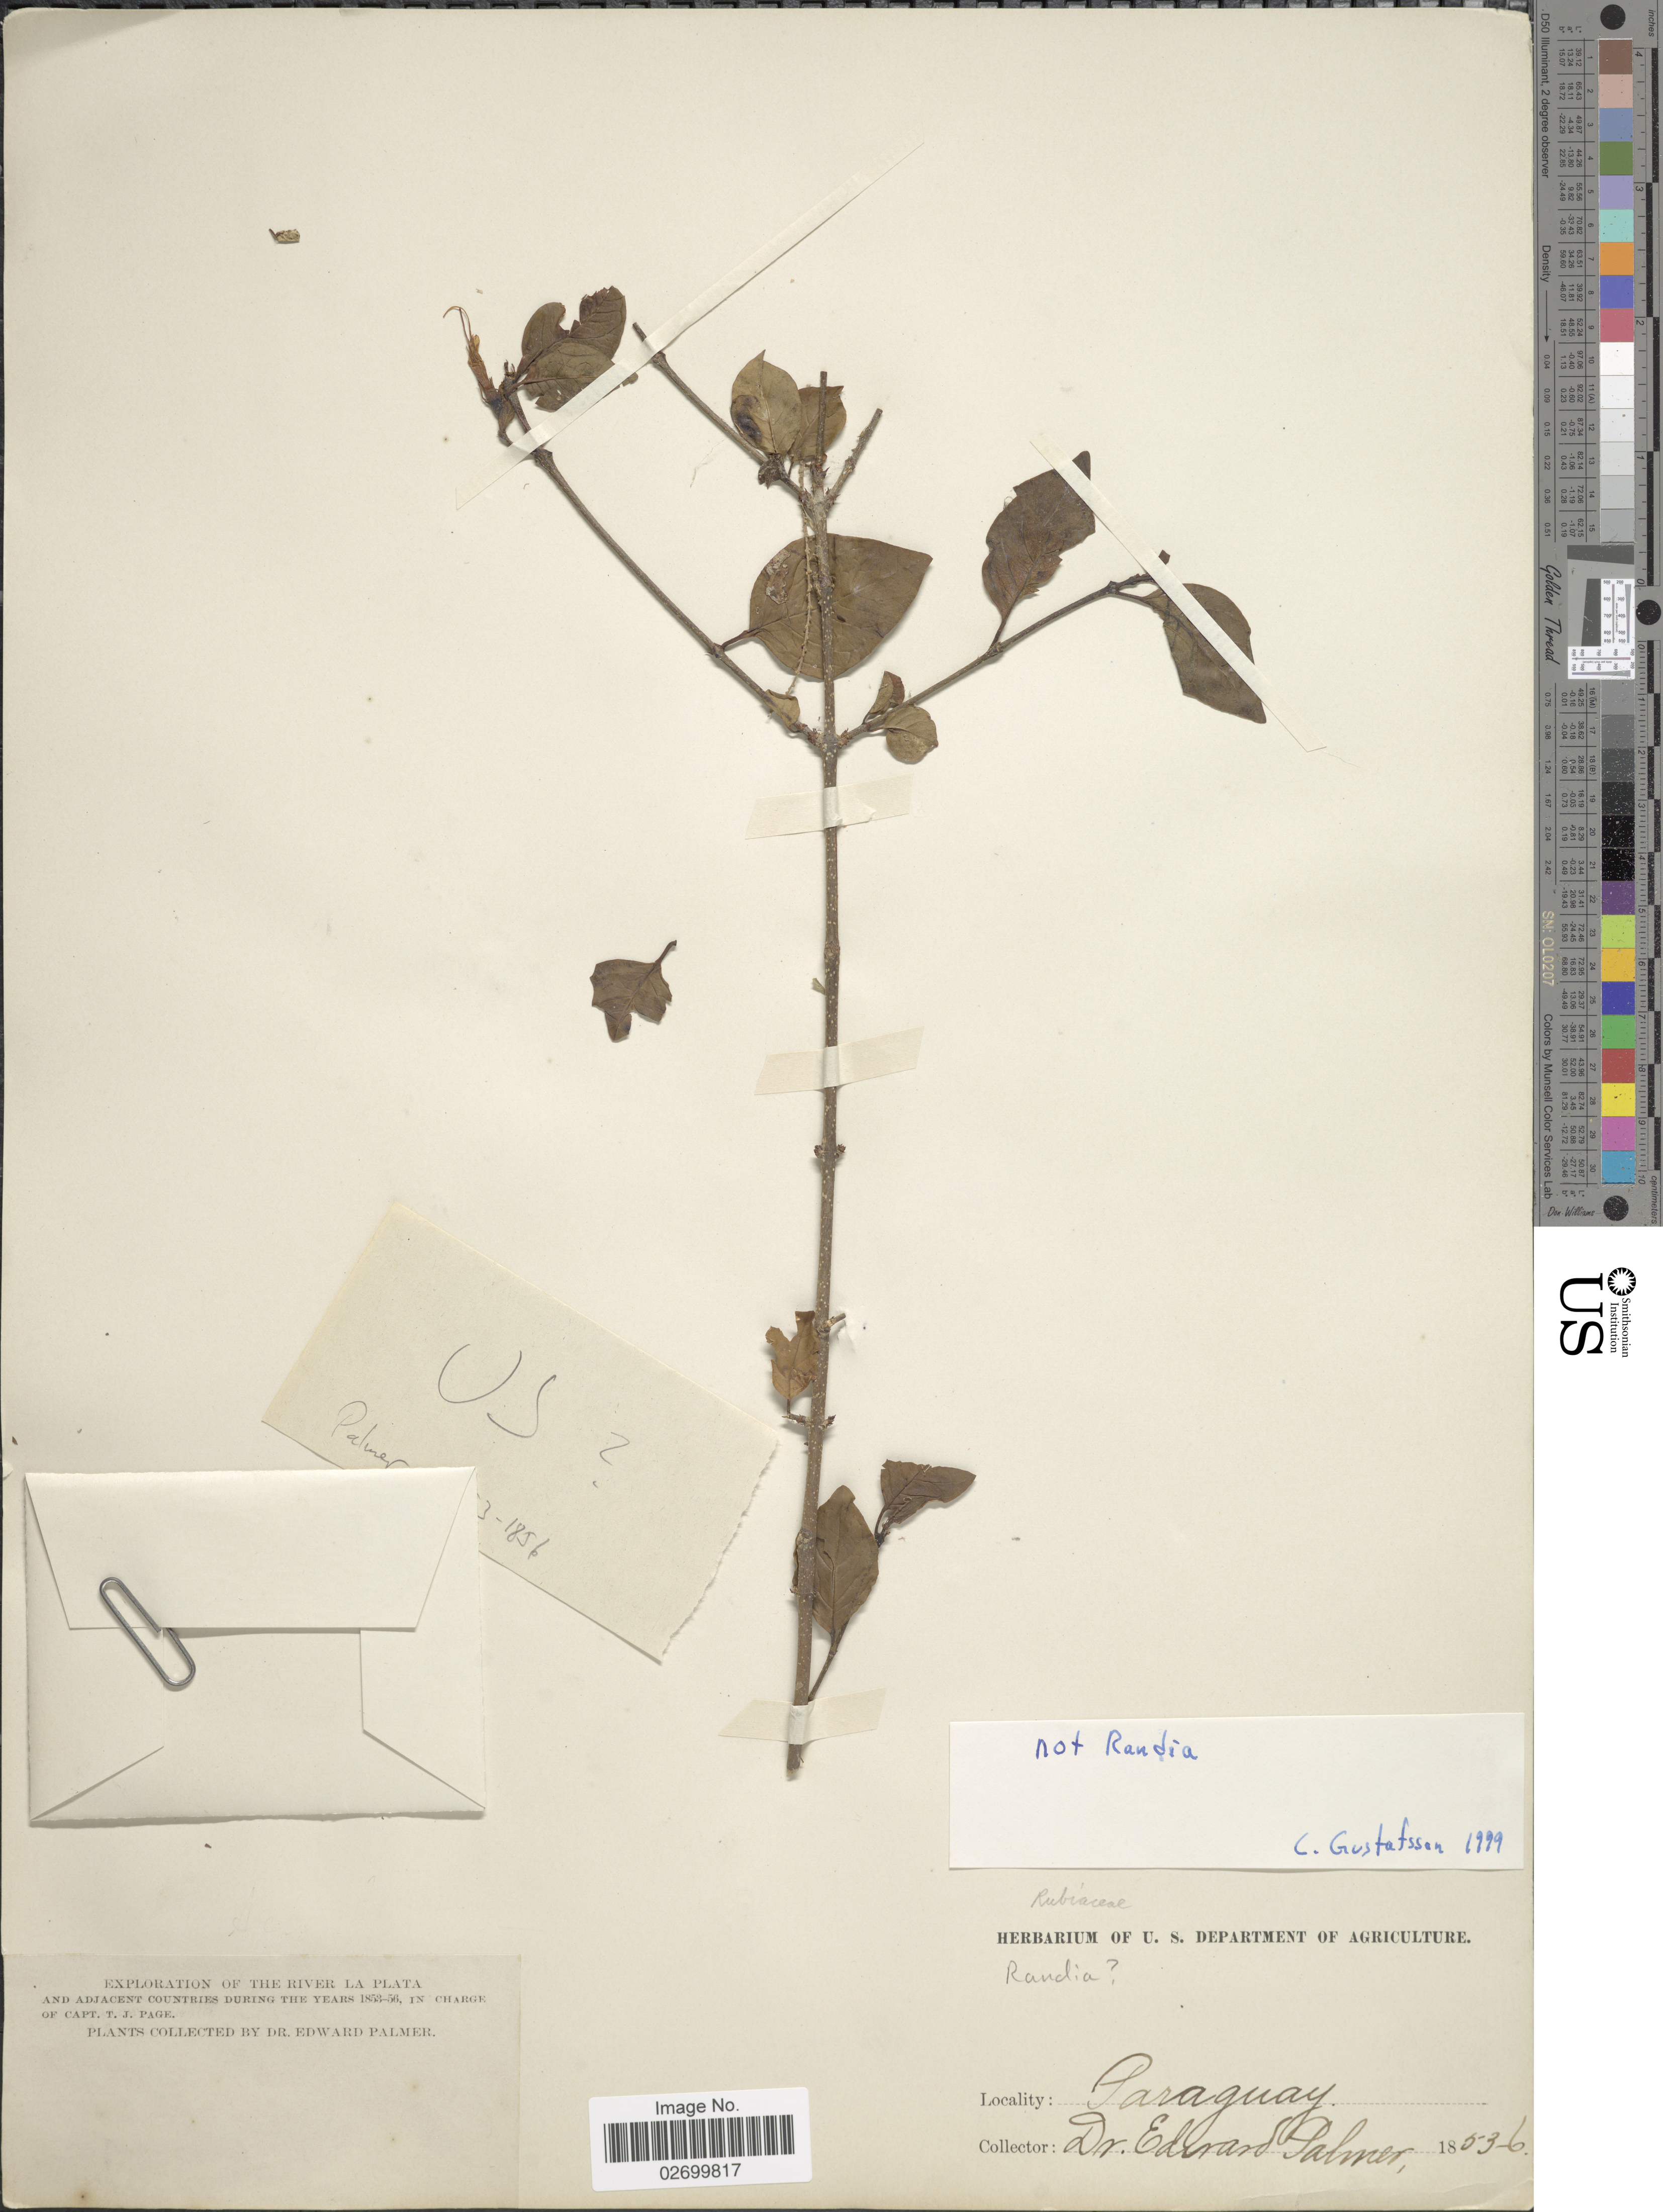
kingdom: Plantae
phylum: Tracheophyta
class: Magnoliopsida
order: Gentianales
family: Rubiaceae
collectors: E. Palmer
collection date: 1853/1856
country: Paraguay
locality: The River La Plata and adjacent countries.